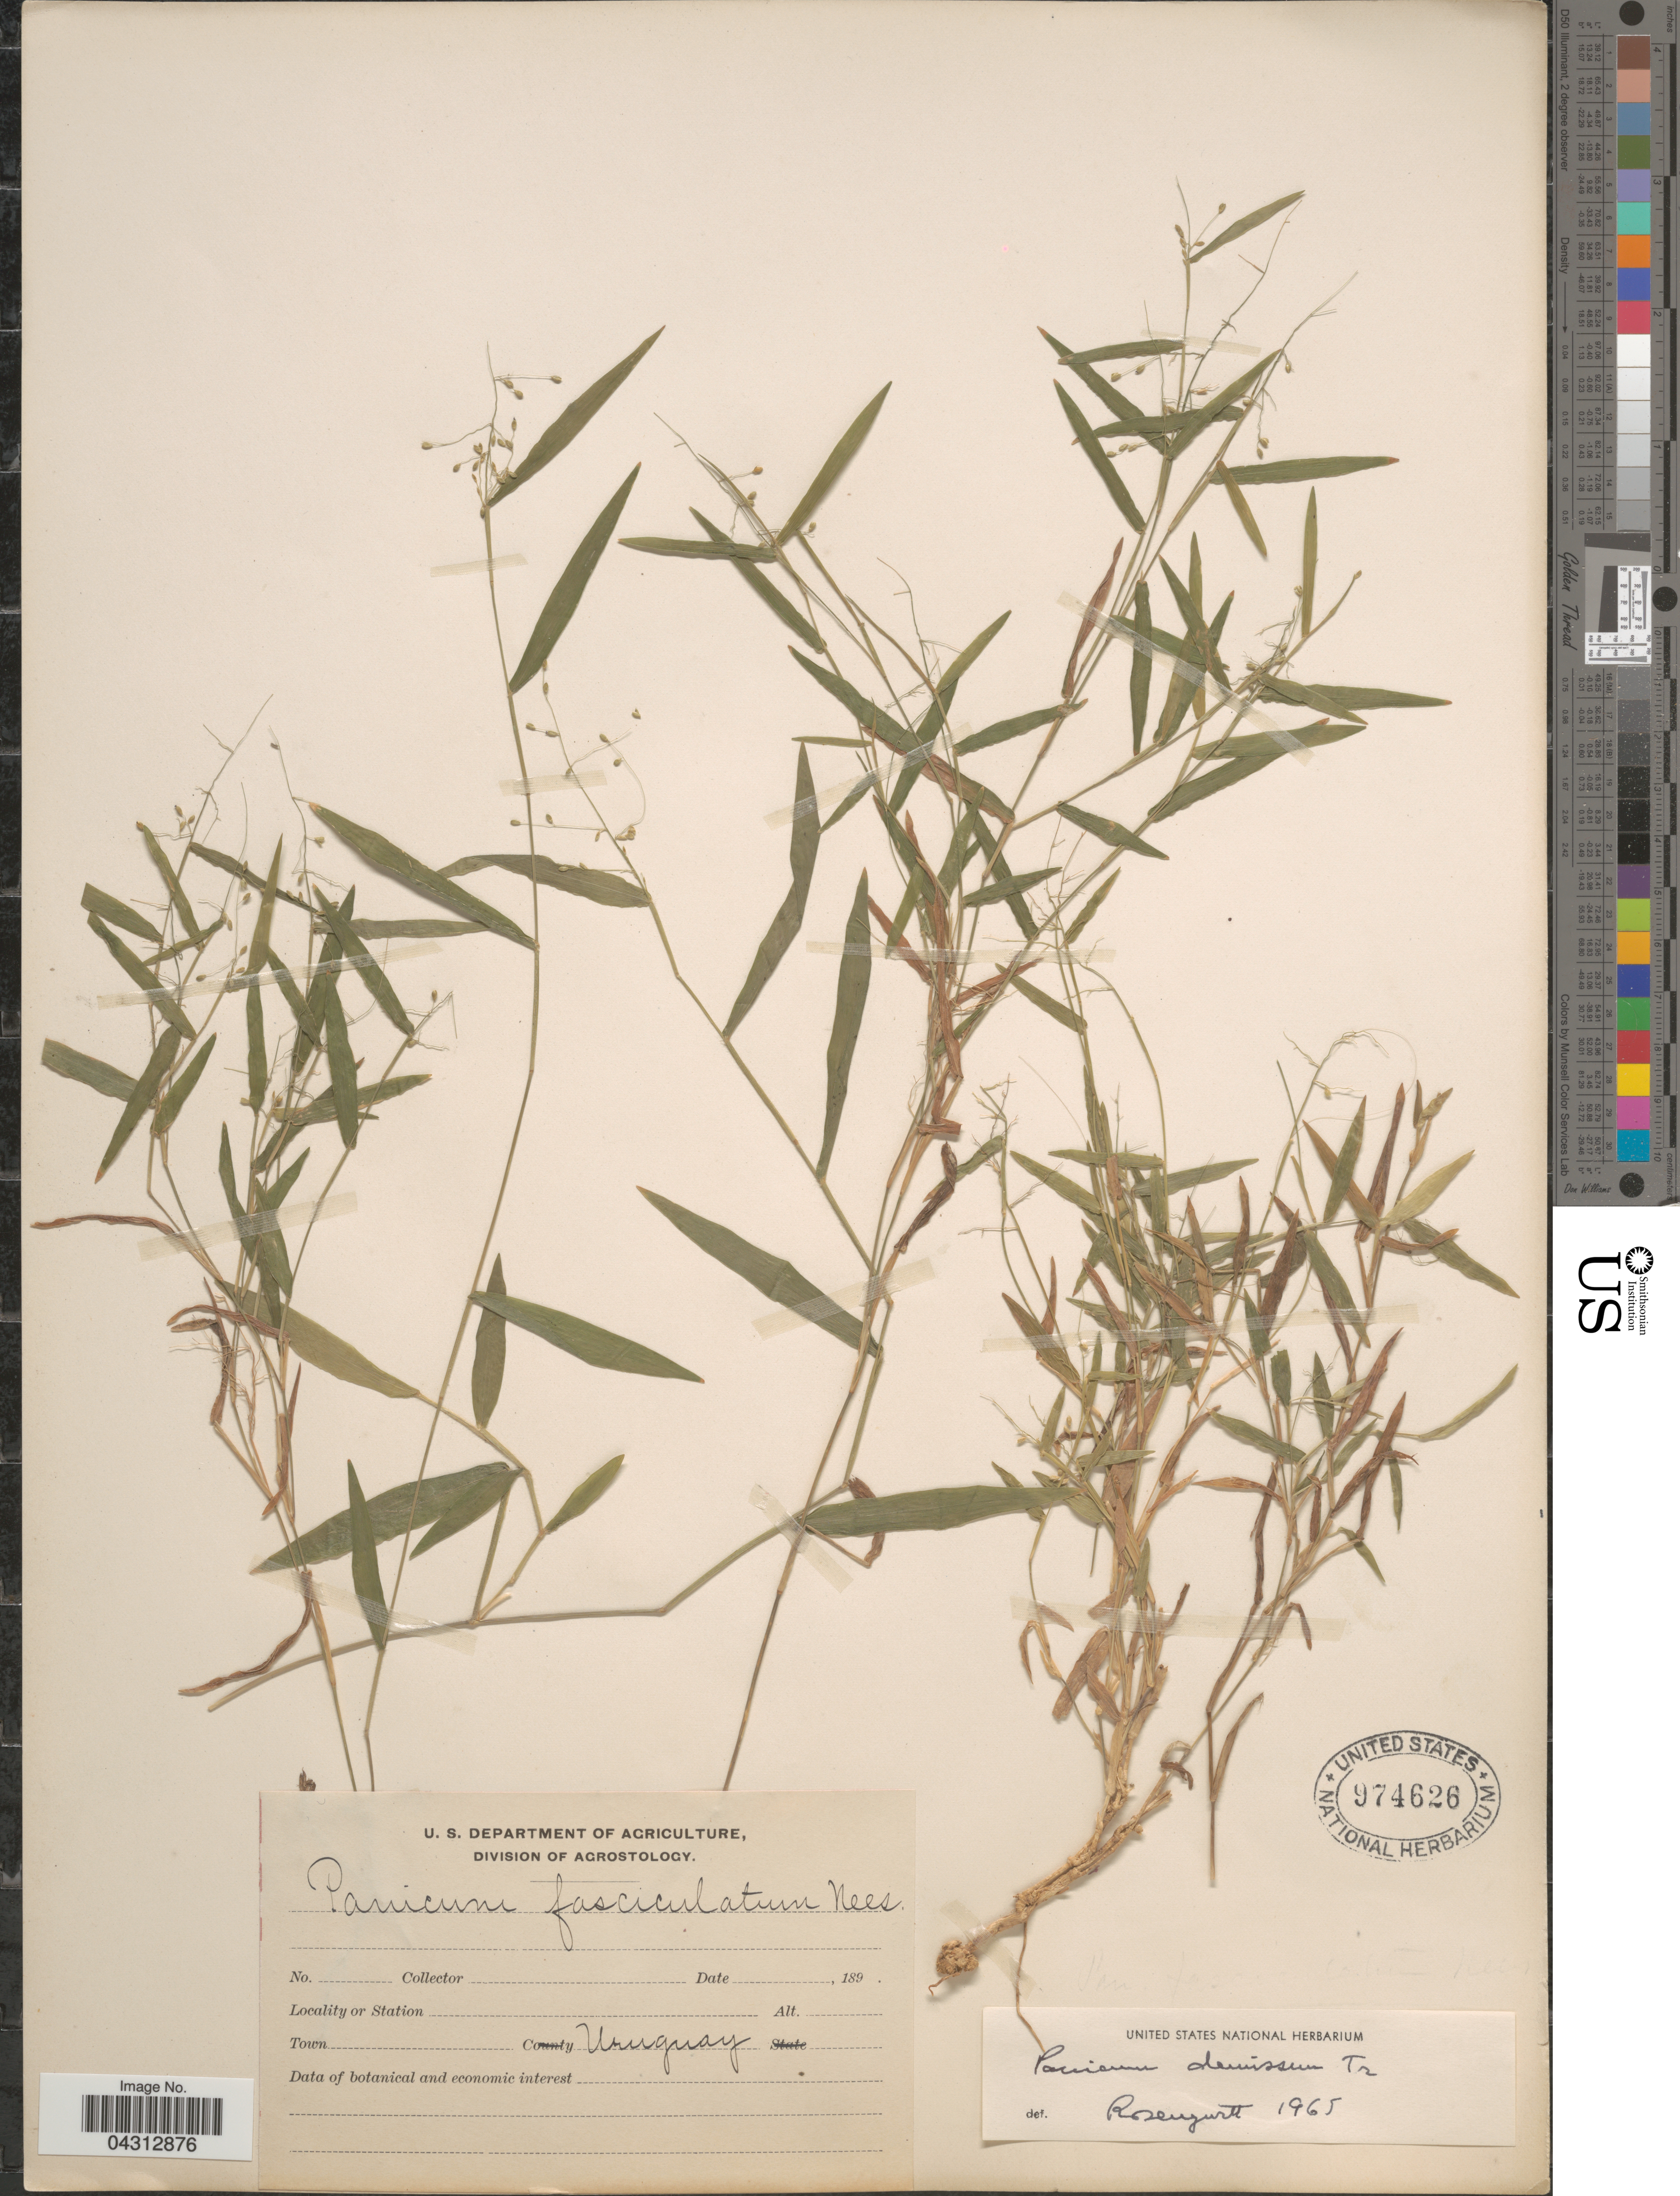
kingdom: Plantae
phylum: Tracheophyta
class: Liliopsida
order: Poales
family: Poaceae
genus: Dichanthelium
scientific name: Dichanthelium sabulorum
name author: (Lam.) Gould & C.A. Clark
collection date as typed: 189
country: Uruguay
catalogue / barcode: US 974626